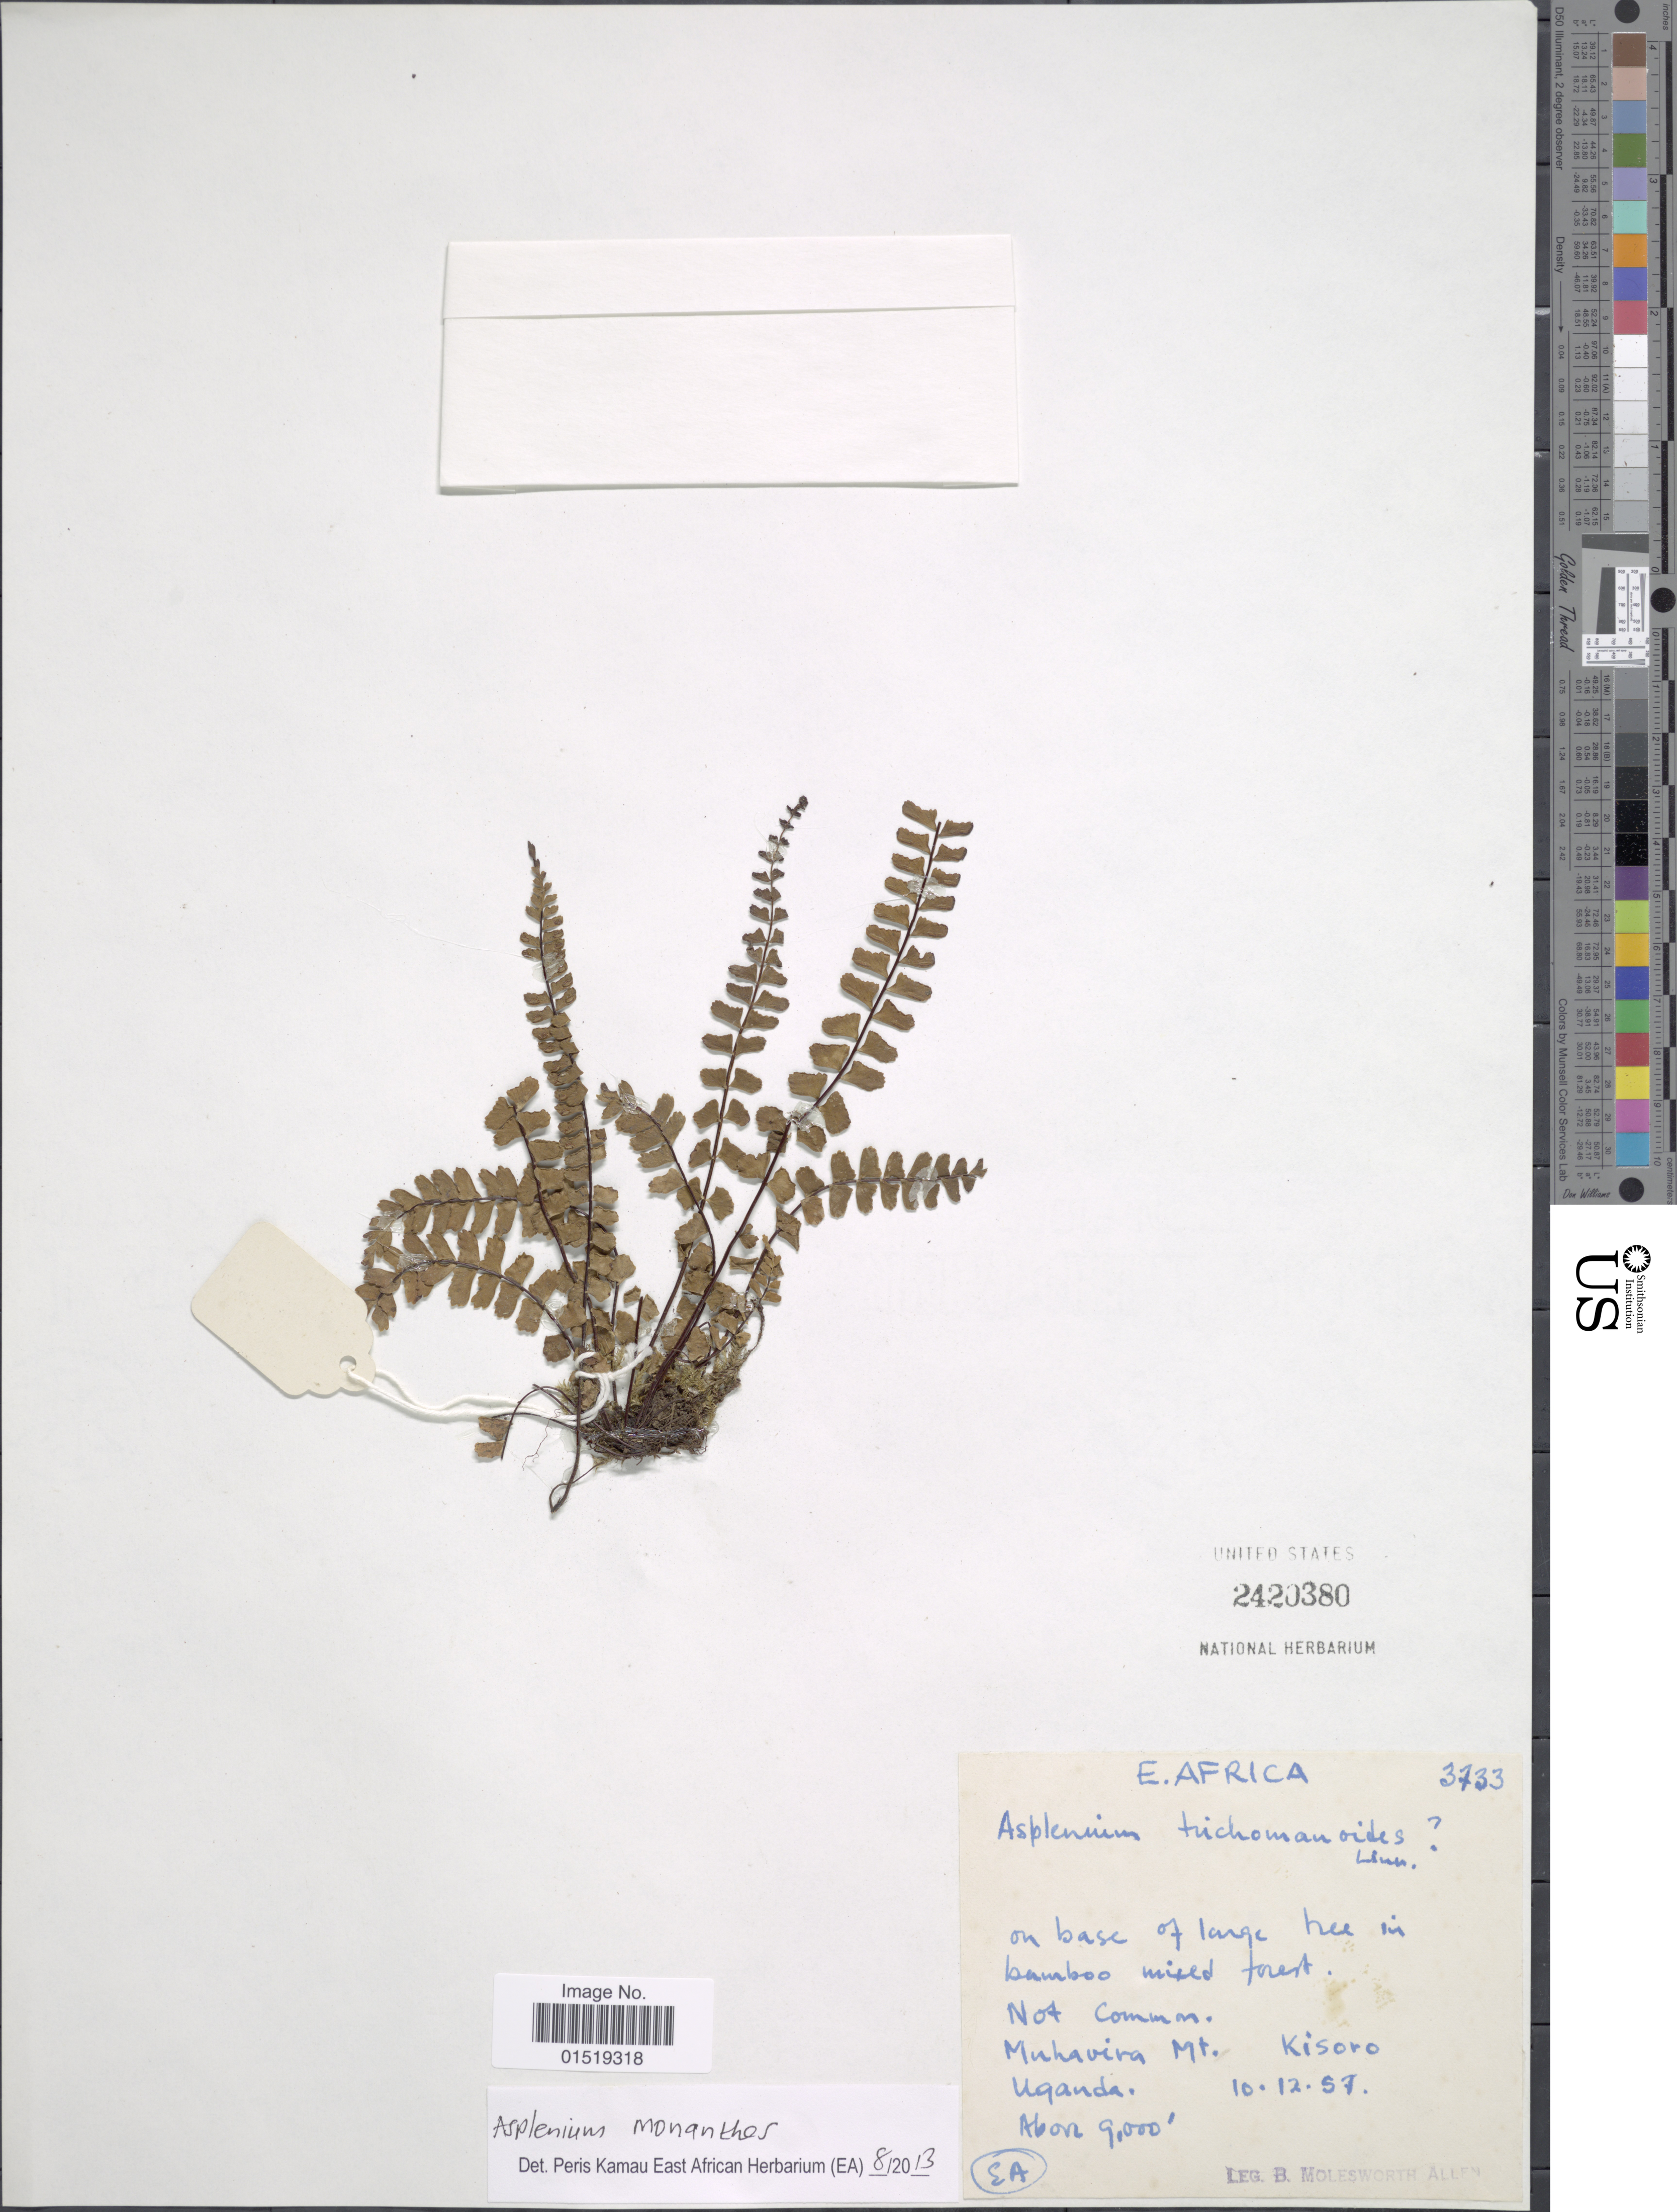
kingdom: Plantae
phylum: Tracheophyta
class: Polypodiopsida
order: Polypodiales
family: Aspleniaceae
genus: Asplenium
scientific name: Asplenium monanthes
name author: L.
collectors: B. E. G. Molesworth-Allen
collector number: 3733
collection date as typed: Transcribed d/m/y: 10/12/57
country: Uganda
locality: Muhavira Mt. Kisoro.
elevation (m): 2743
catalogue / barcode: US 2420380